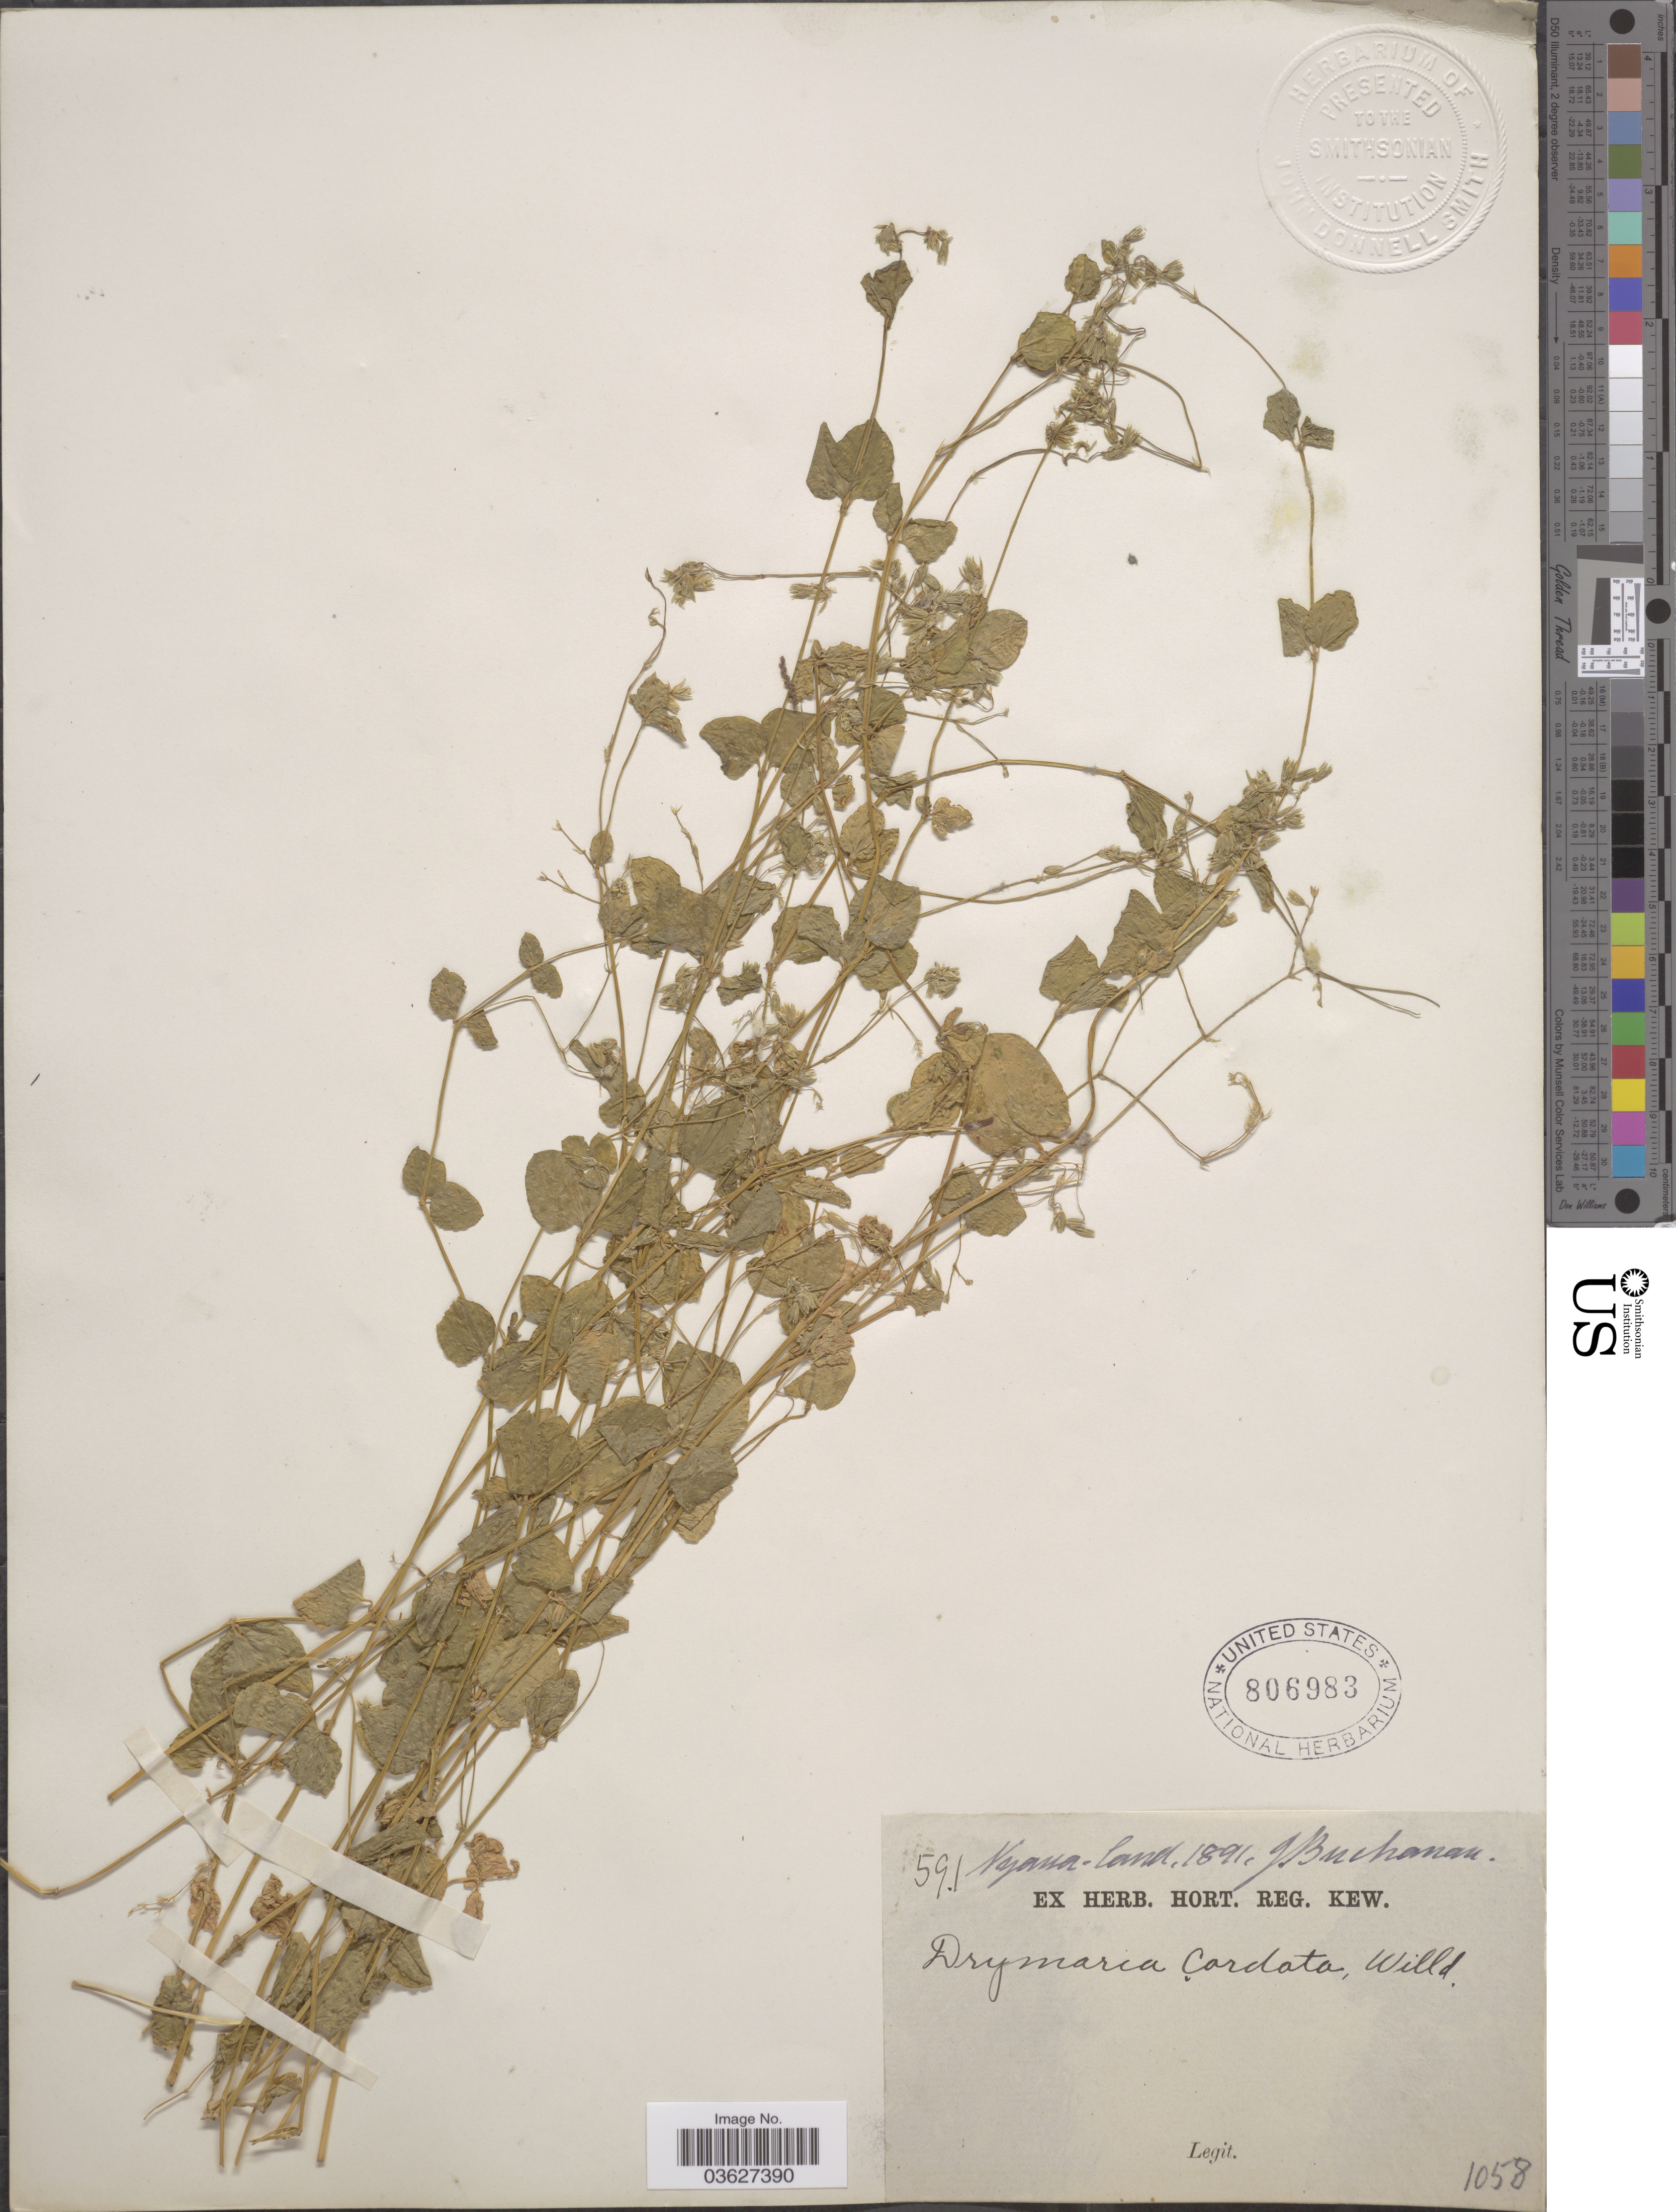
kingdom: Plantae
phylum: Tracheophyta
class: Magnoliopsida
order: Caryophyllales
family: Caryophyllaceae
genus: Drymaria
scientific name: Drymaria cordata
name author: (L.) Willd. ex Schult.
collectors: J. Buchanan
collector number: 591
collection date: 1891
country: Malawi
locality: Nyassa-land.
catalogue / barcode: US 806983